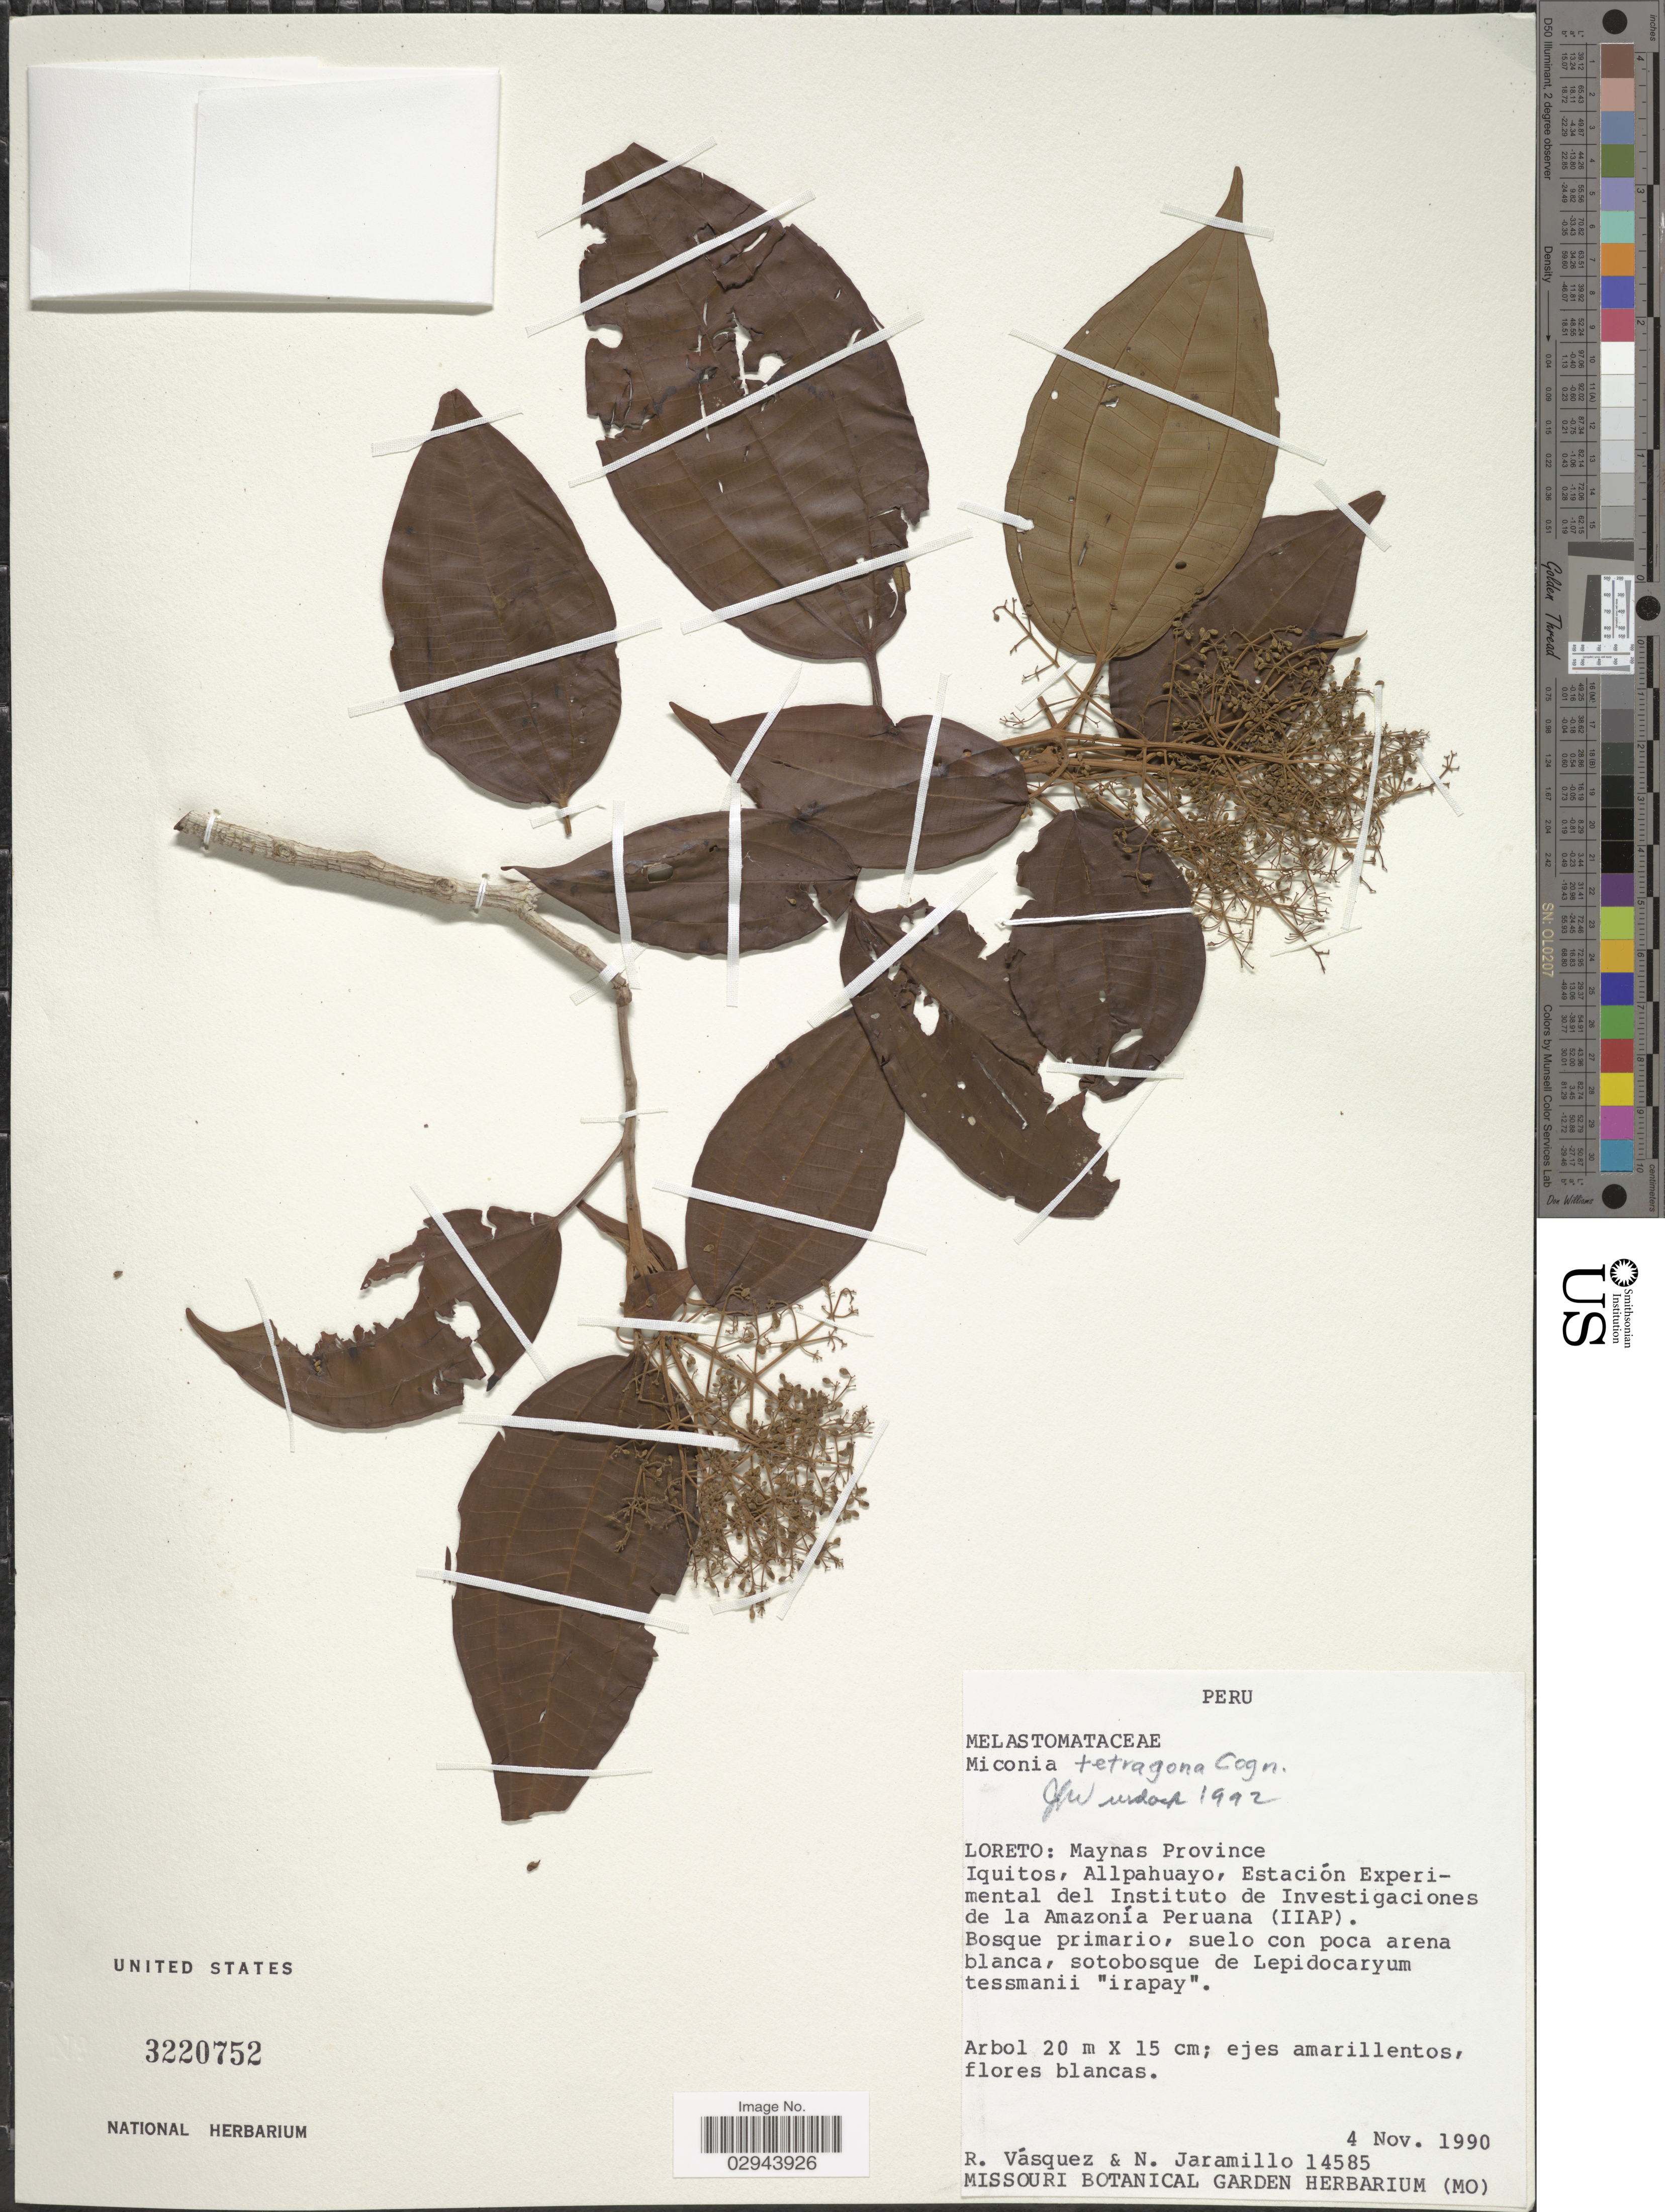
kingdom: Plantae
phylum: Tracheophyta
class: Magnoliopsida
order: Myrtales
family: Melastomataceae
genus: Miconia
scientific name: Miconia tetragona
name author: Cogn.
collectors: R. Vásquez & N. Jaramillo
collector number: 14585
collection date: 1990-11-04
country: Peru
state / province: Loreto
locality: Maynas Province, Iquitos, Allpahuayo, Estación Experimental del Instituto de Investigaciones de la Amazônia Peruana (IIAP).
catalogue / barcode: US 3220752